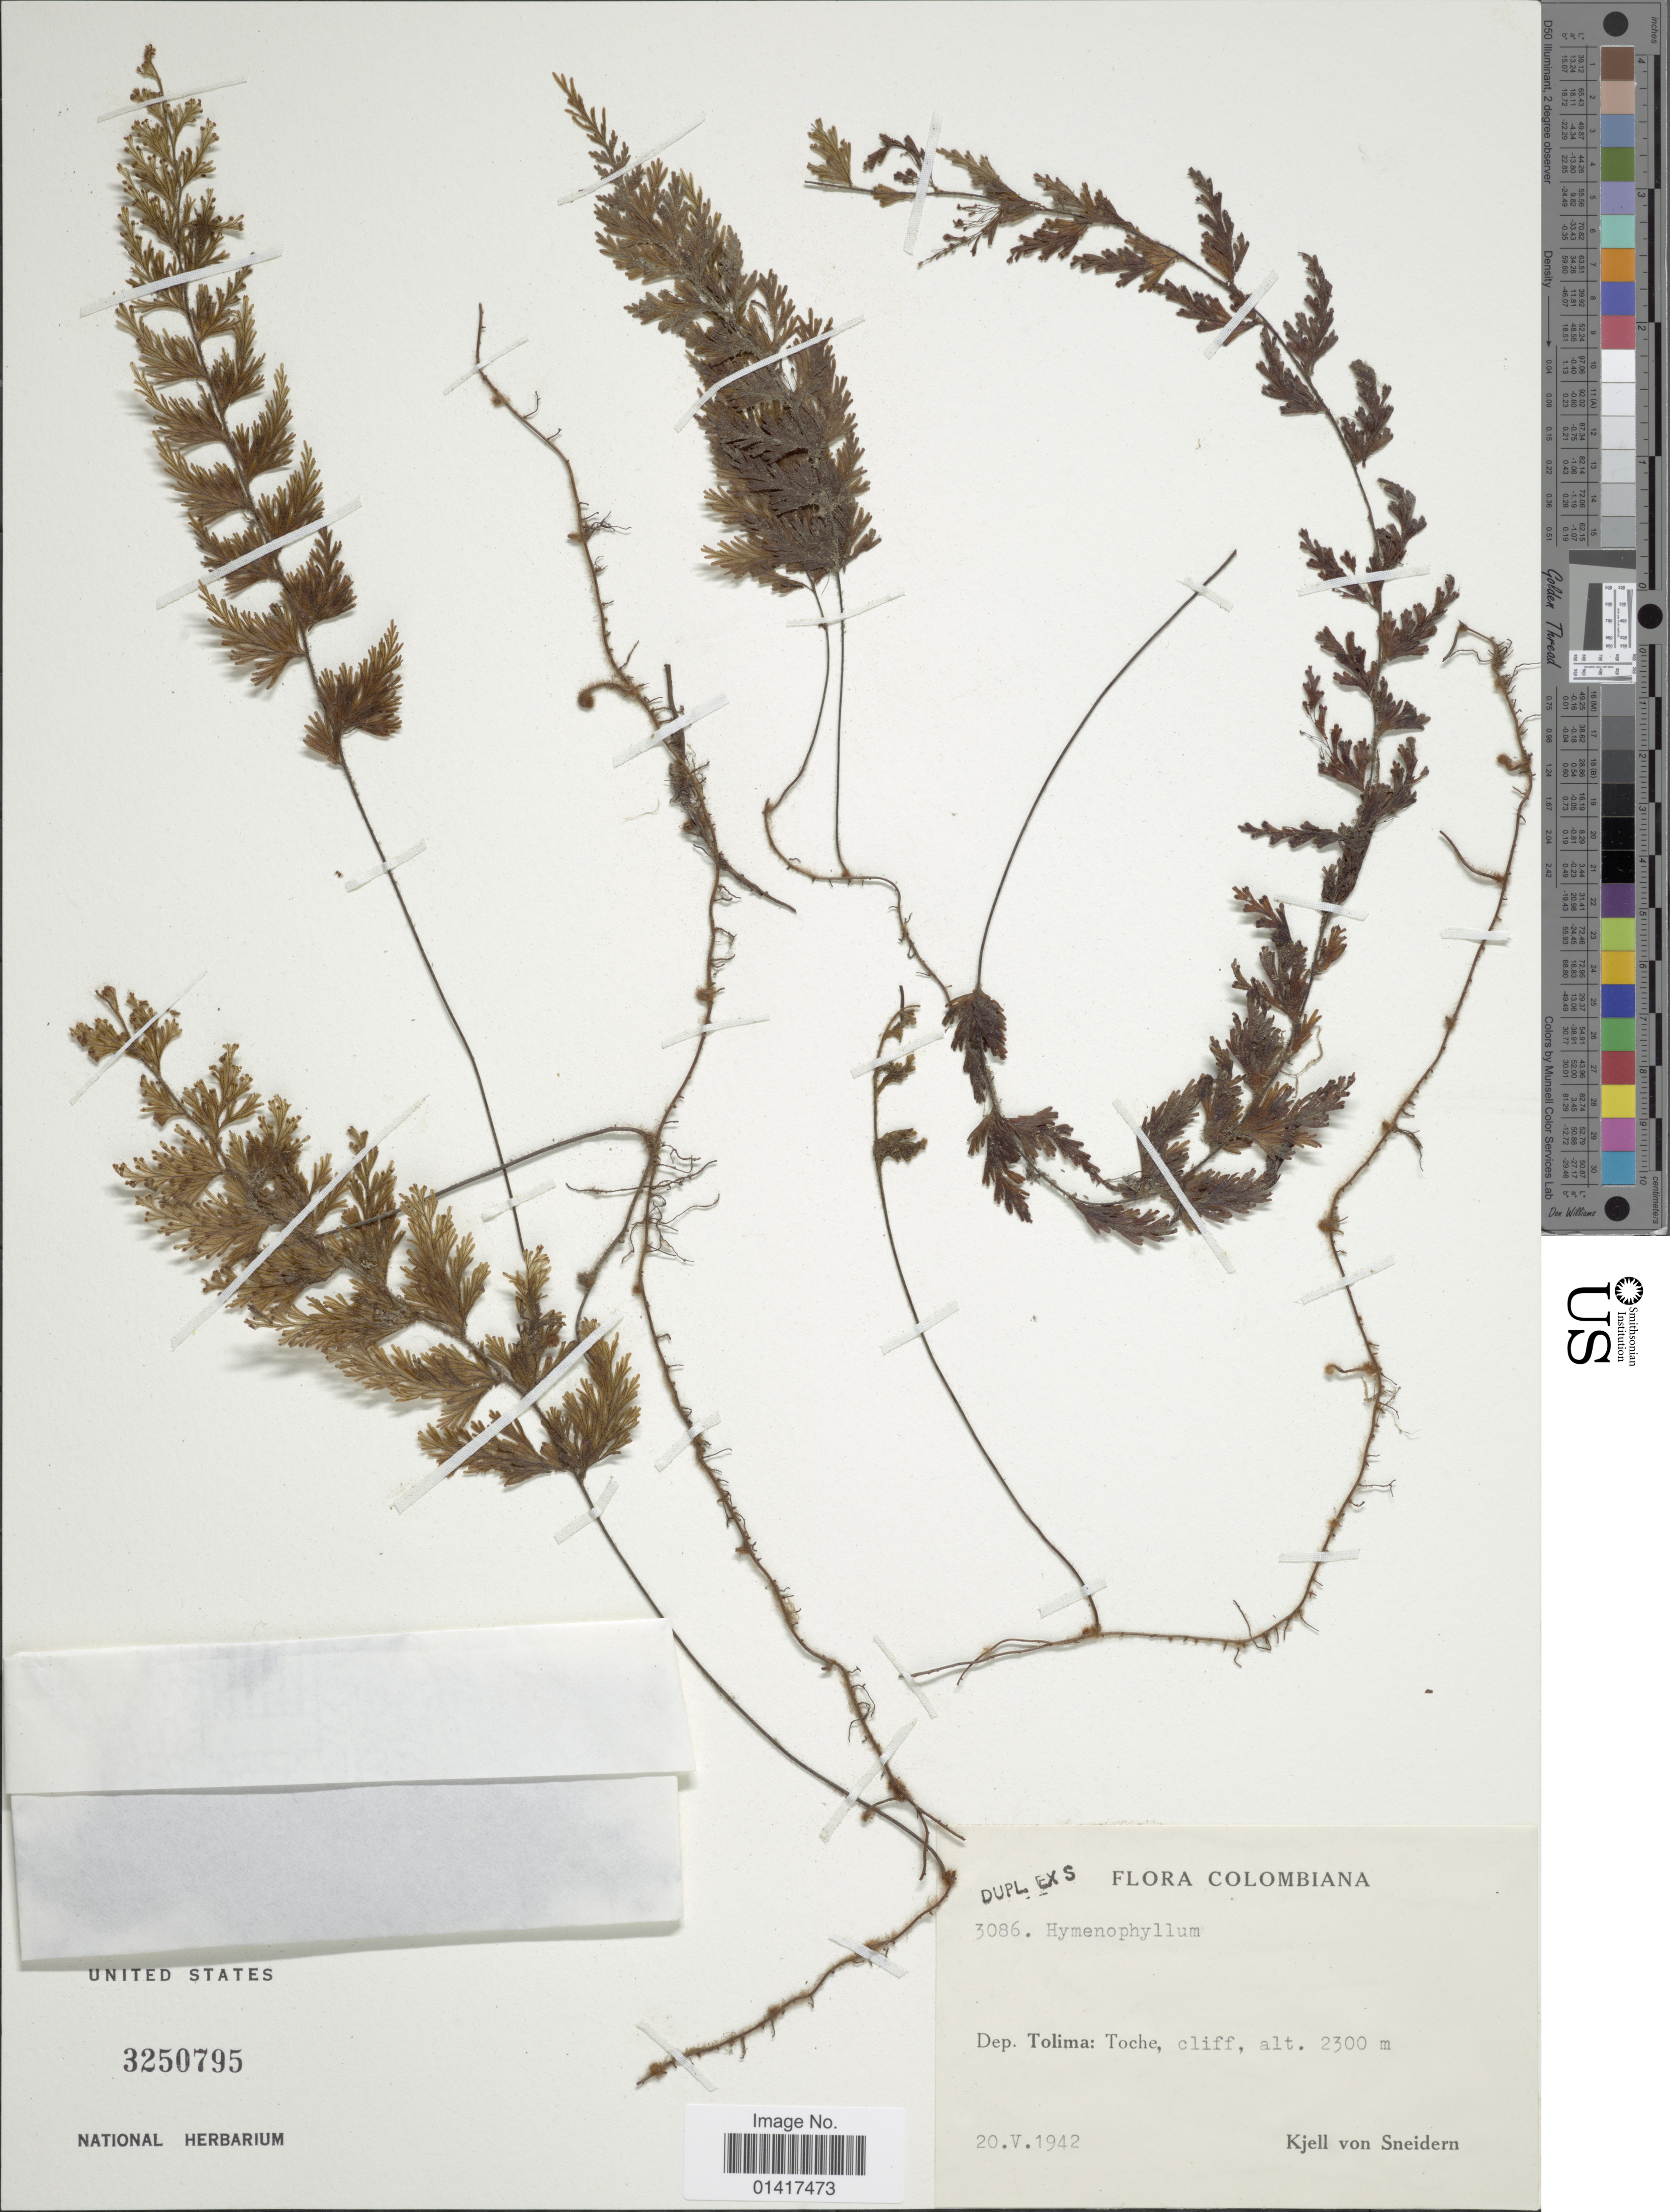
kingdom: Plantae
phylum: Tracheophyta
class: Polypodiopsida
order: Hymenophyllales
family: Hymenophyllaceae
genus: Hymenophyllum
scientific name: Hymenophyllum sp.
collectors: K. von Sneidern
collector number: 3086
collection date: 1942-05-20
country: Colombia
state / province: Tolima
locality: Dep. Tolima: Toche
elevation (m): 2300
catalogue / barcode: US 3250795